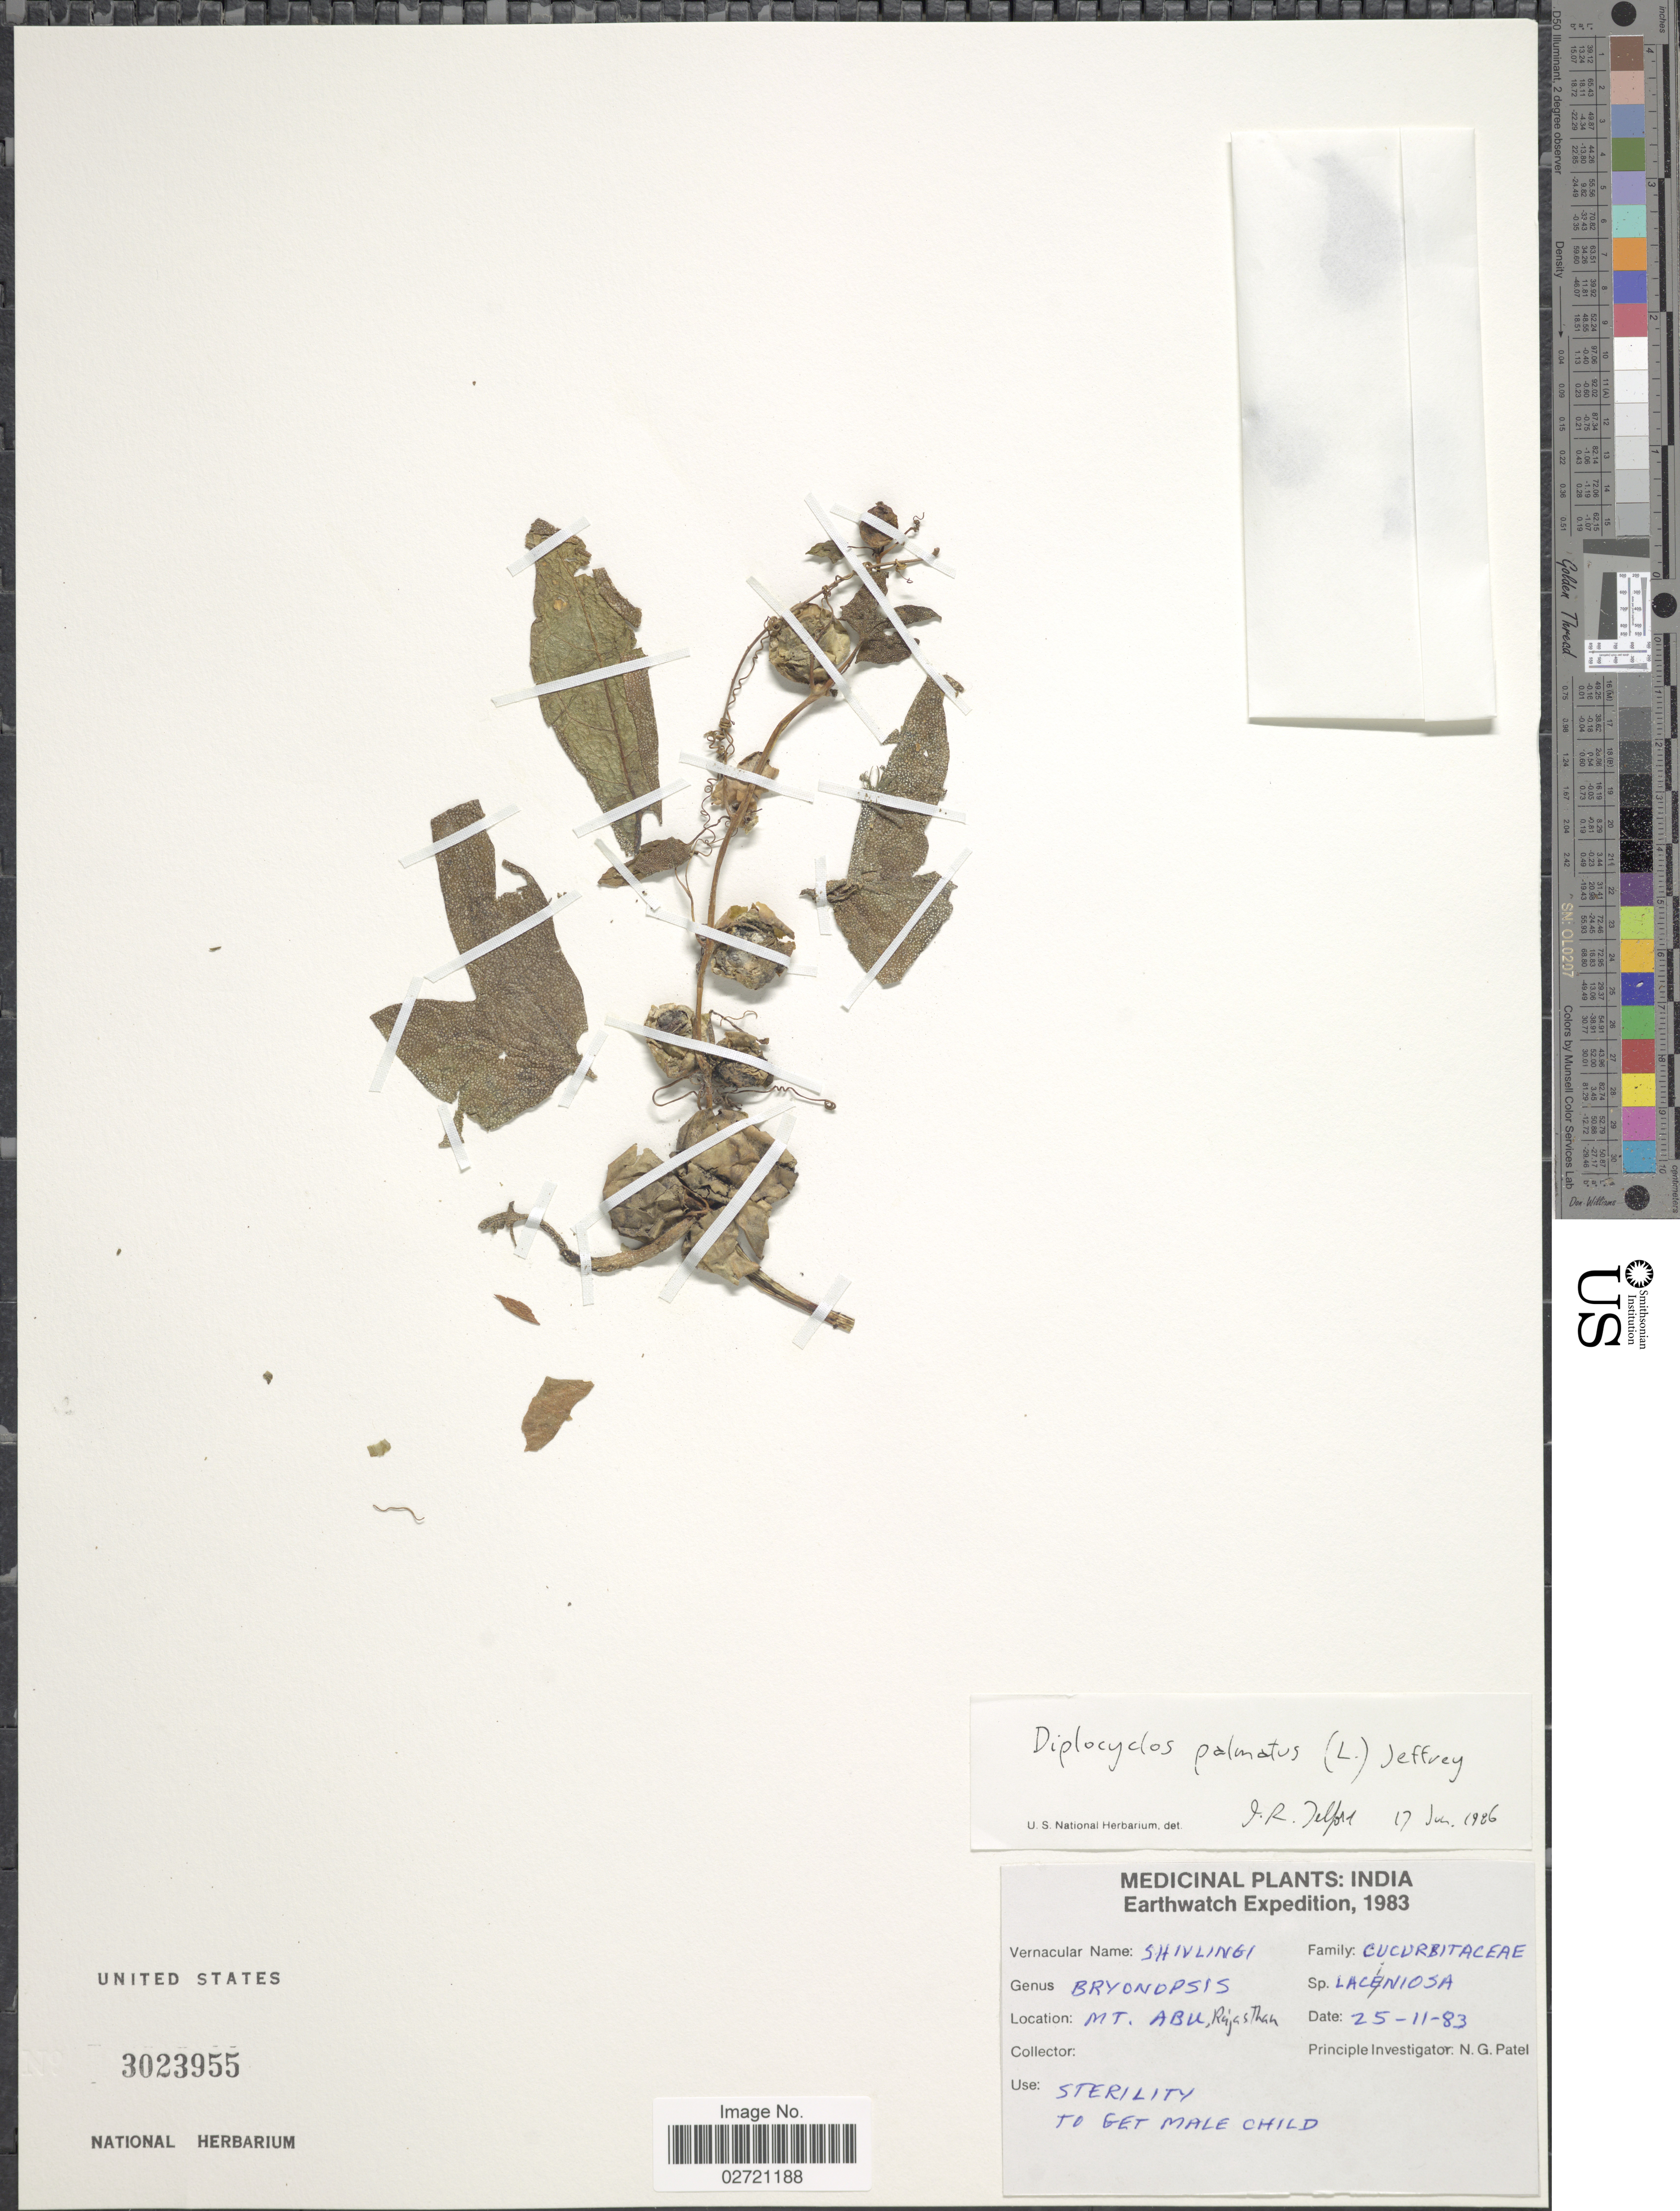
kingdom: Plantae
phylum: Tracheophyta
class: Magnoliopsida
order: Cucurbitales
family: Cucurbitaceae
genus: Diplocyclos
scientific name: Diplocyclos palmatus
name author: (L.) C. Jeffrey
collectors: N. Patel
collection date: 1983-11-25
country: India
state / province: Rajasthan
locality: Mt. Abu, Rajasthan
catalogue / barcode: US 3023955